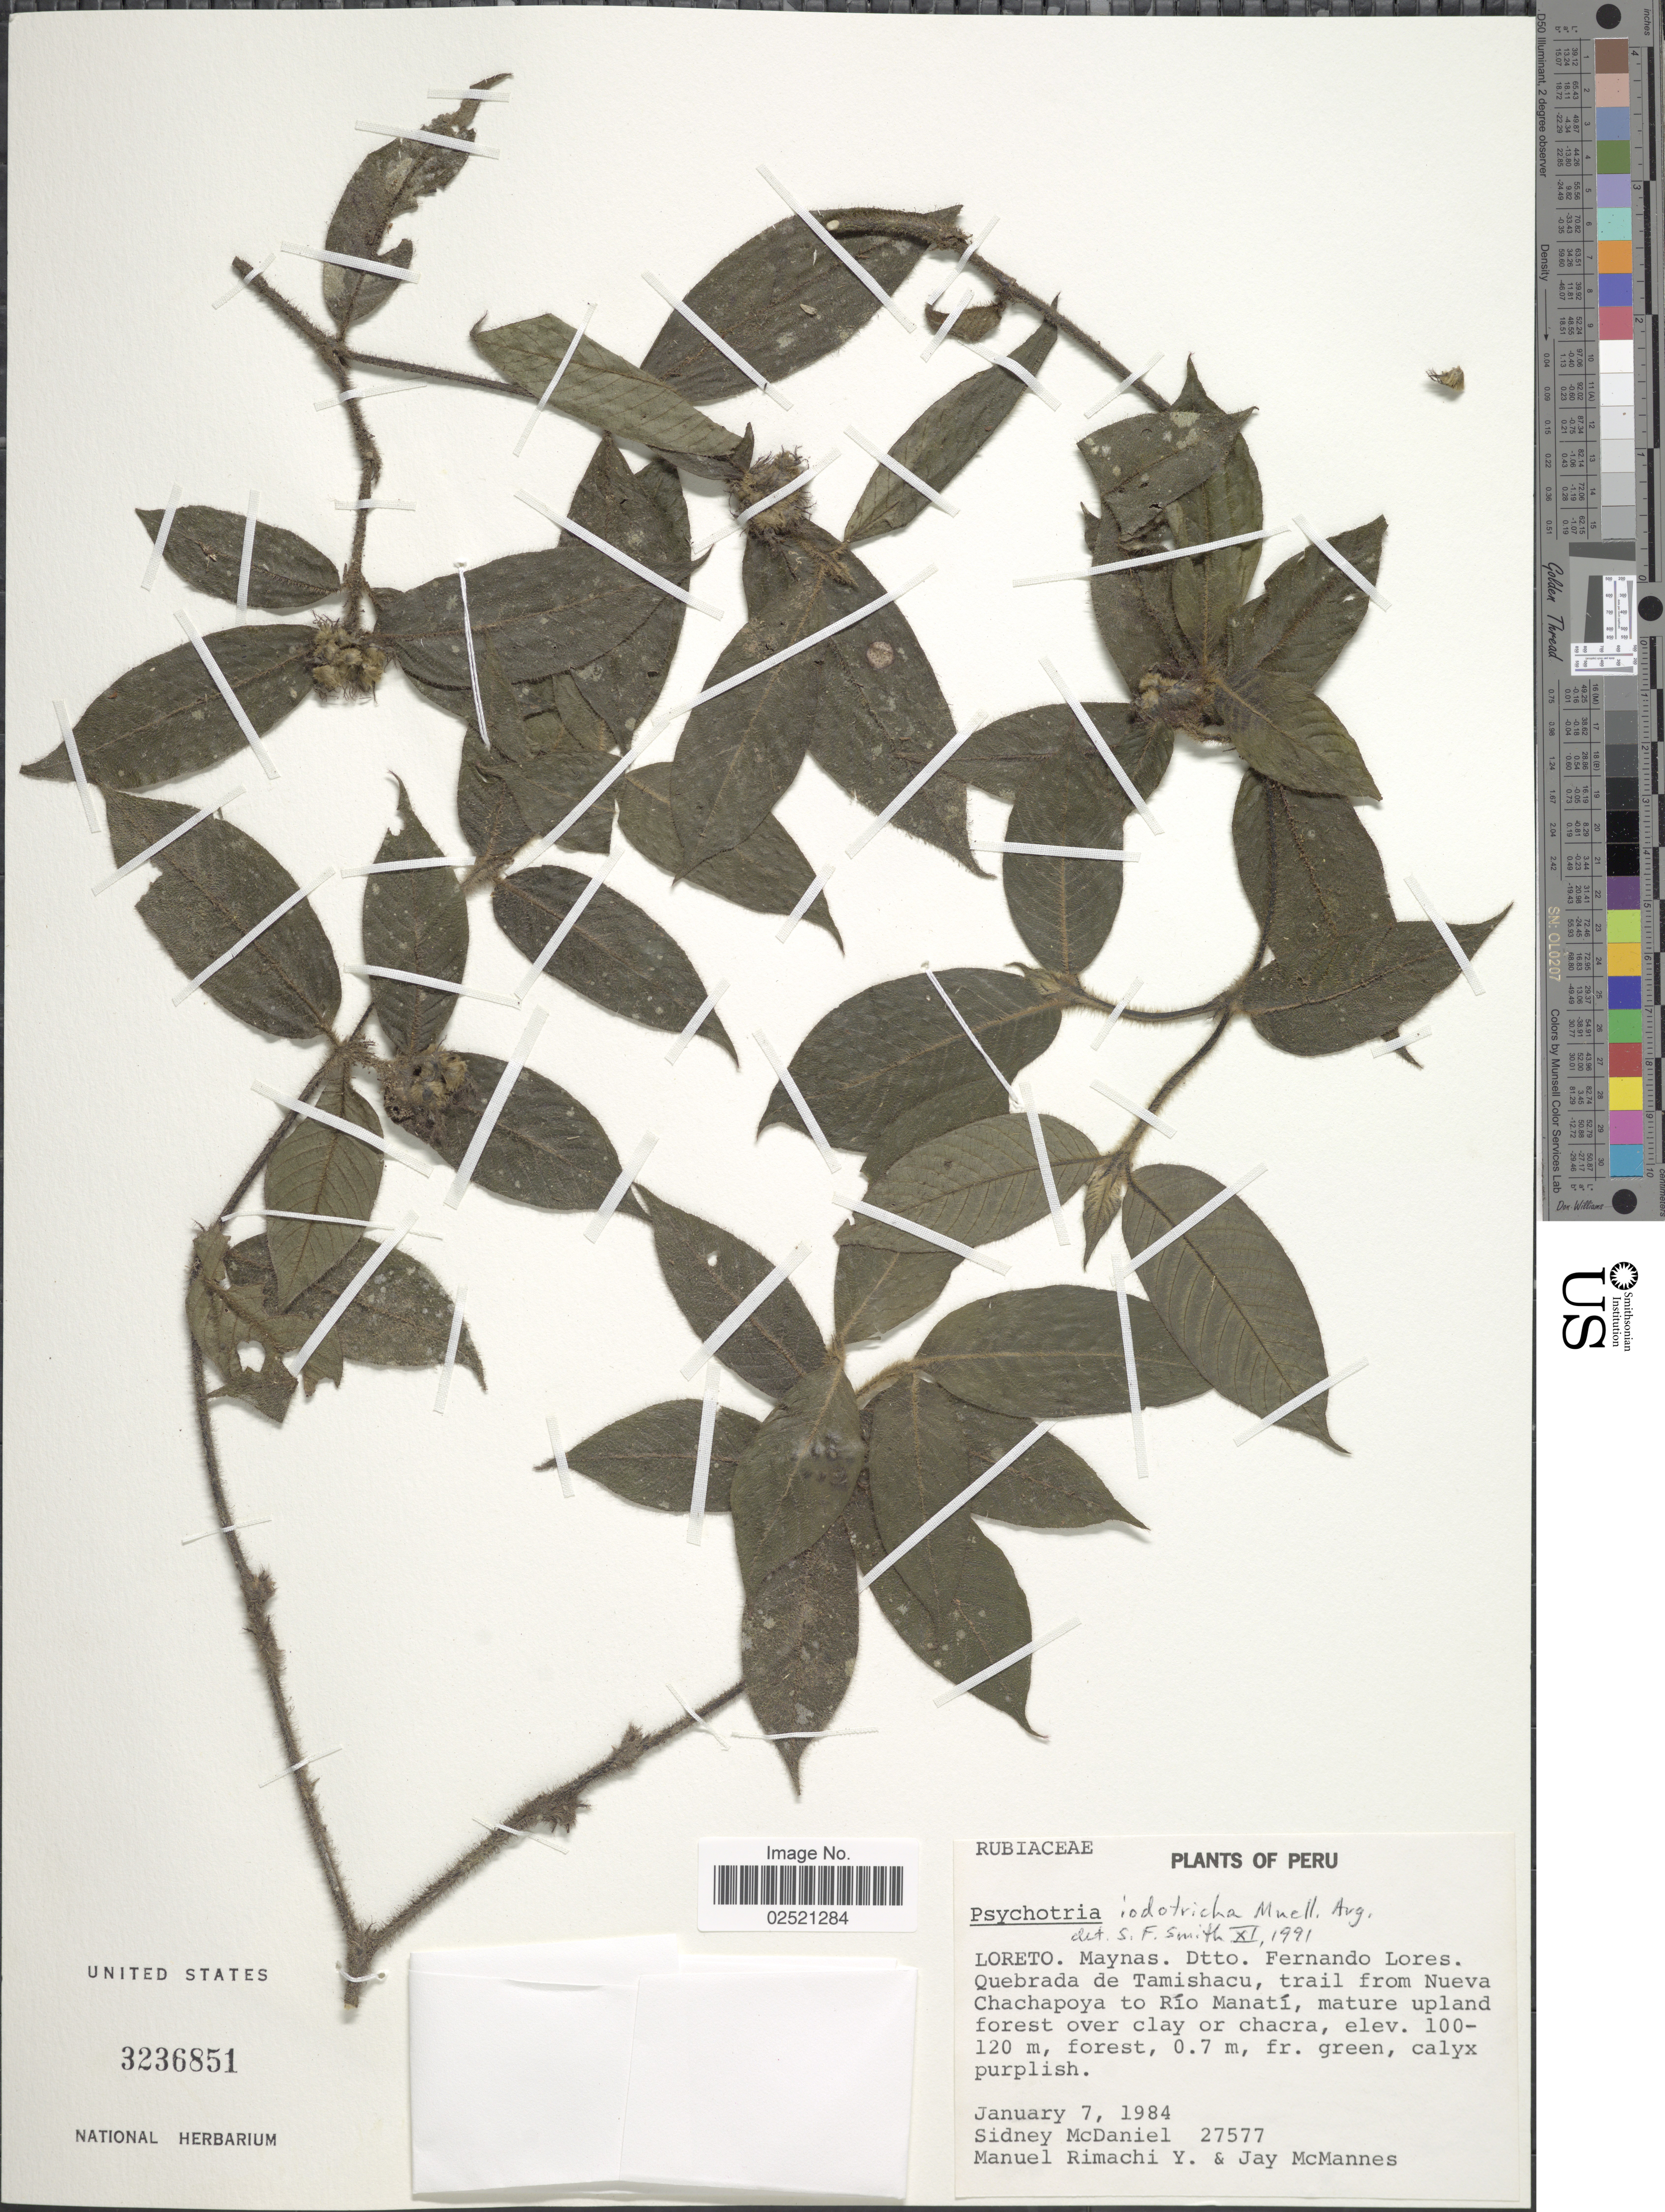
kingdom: Plantae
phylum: Tracheophyta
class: Magnoliopsida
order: Gentianales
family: Rubiaceae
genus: Psychotria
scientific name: Psychotria iodotricha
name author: Müll. Arg.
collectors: S. McDaniel, M. Rimachi Y. & J. McMannes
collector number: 27577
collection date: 1984-01-07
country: Peru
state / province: Loreto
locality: Maynas, Dtto. Fernando Lores, Quebrada de Tamishacu, trail from Nueva Chachapoya to Rio Manati.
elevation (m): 100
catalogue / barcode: US 3236851